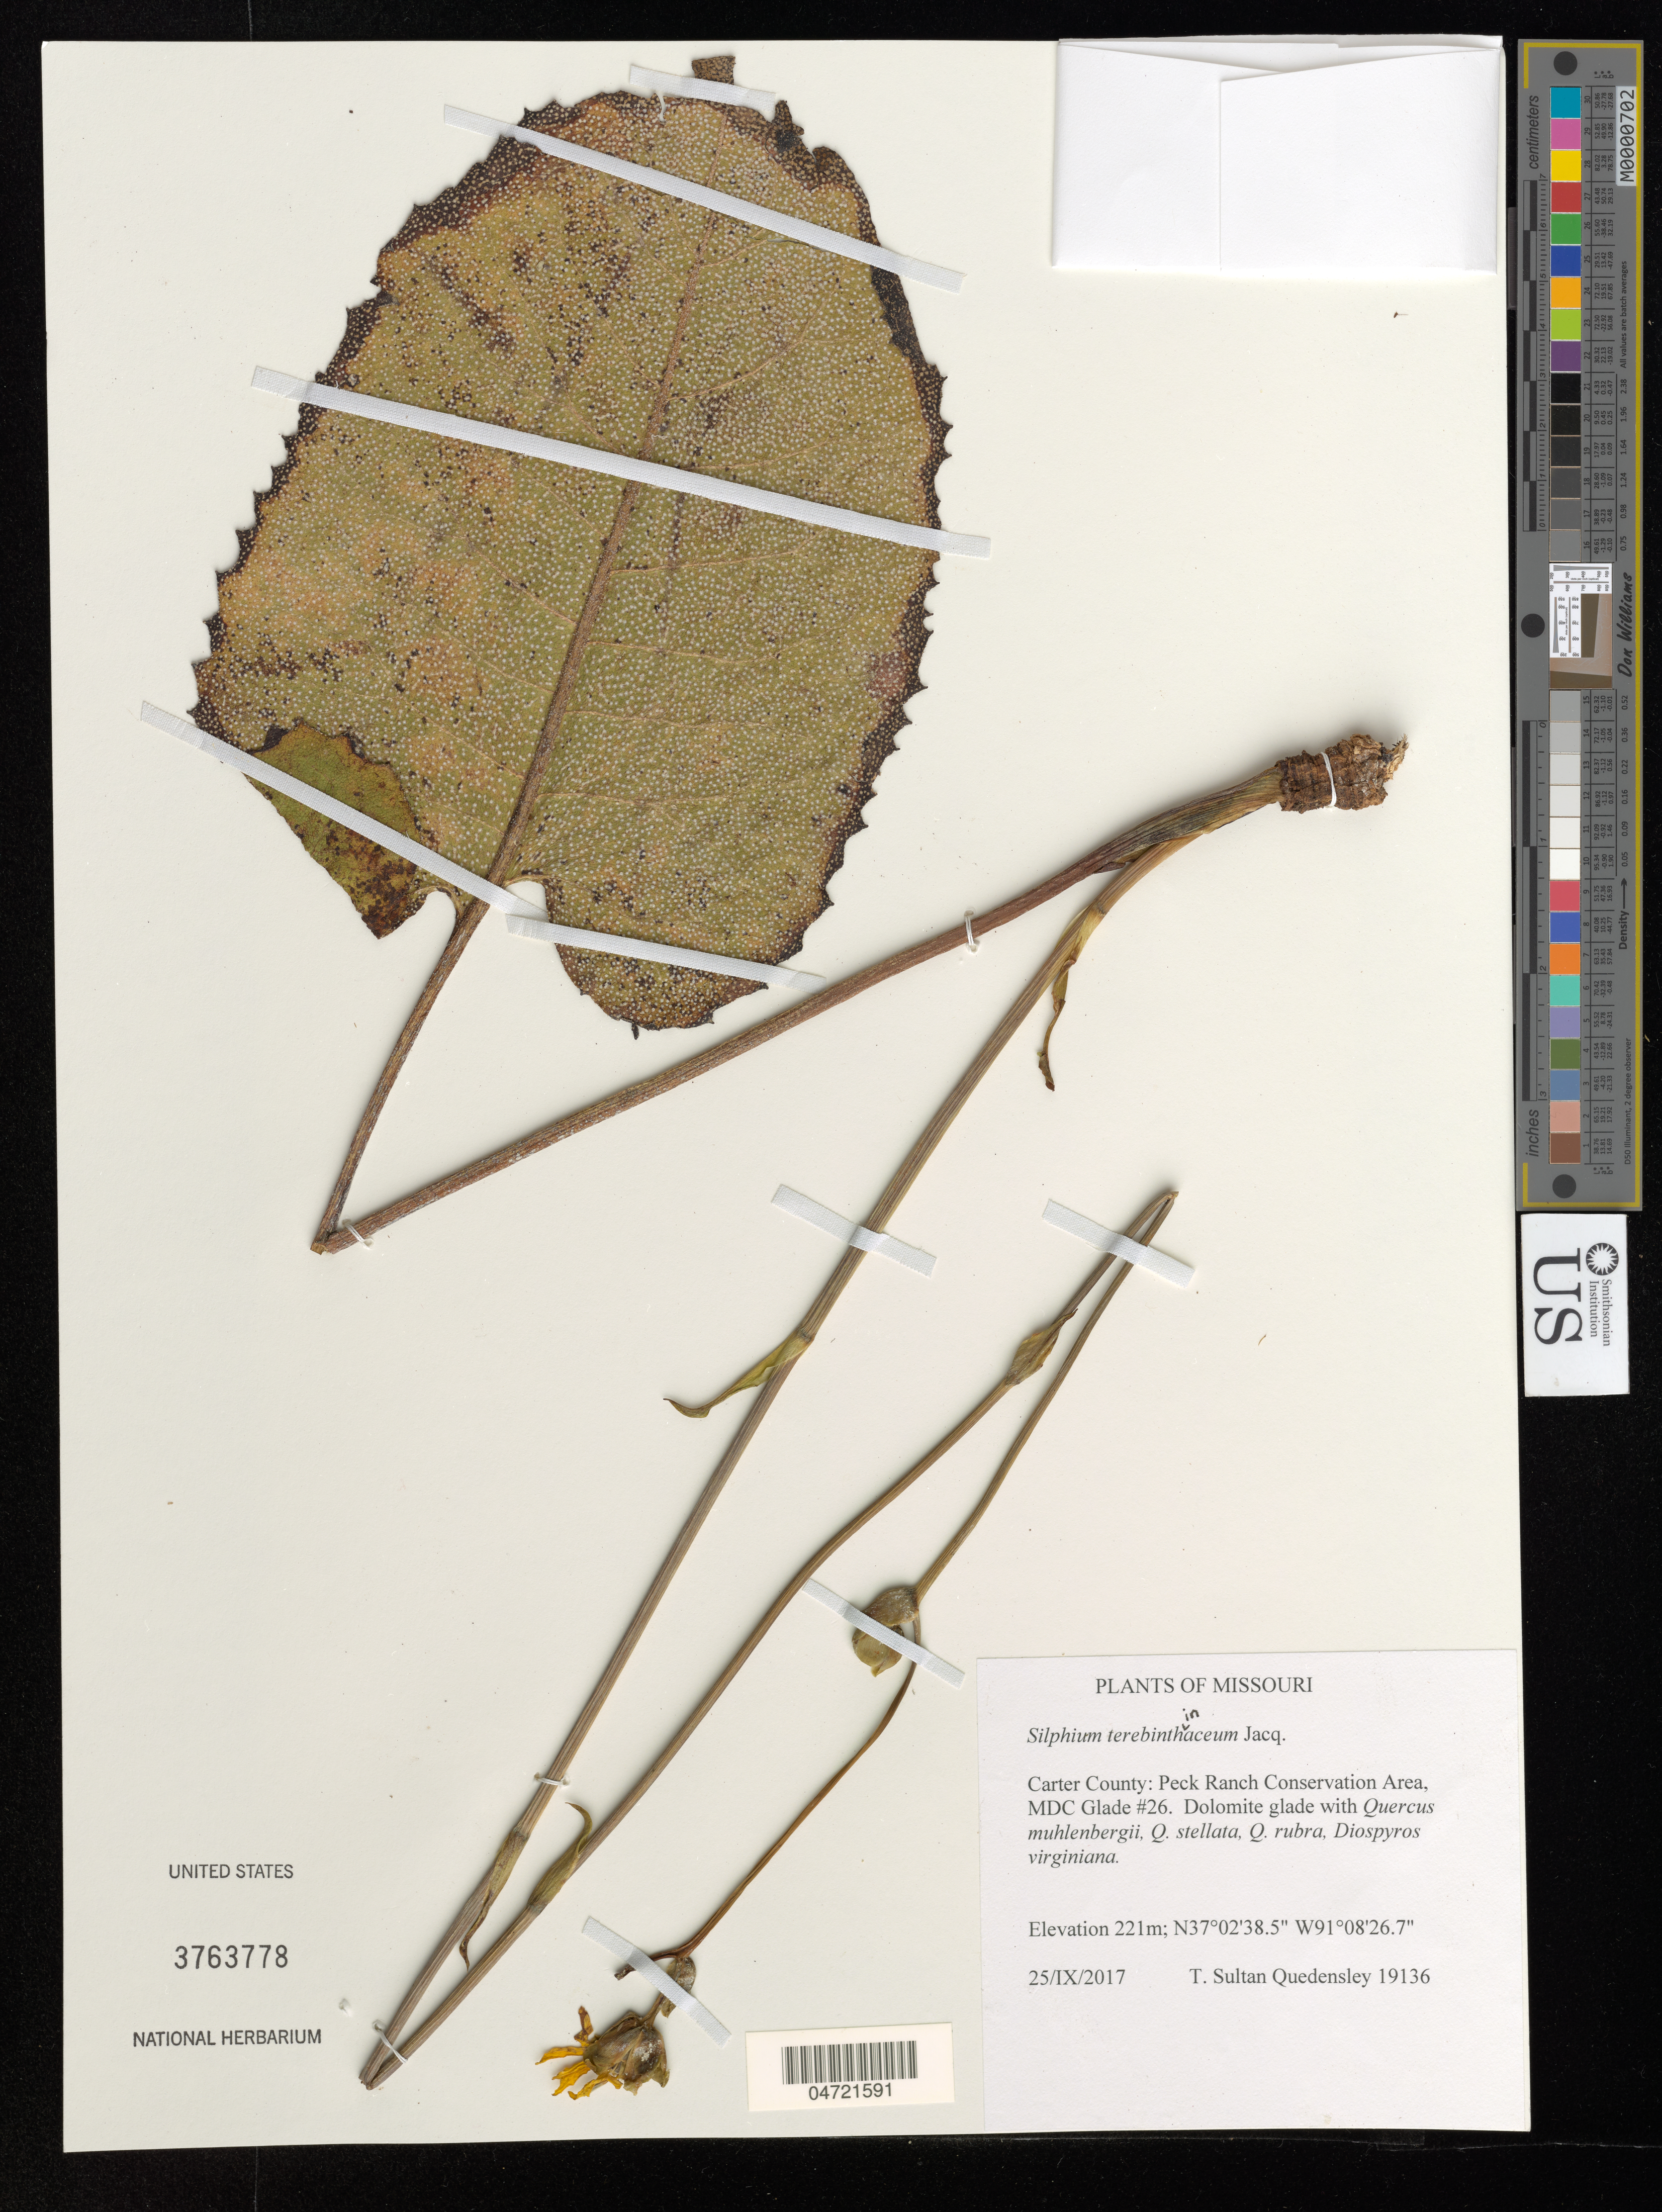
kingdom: Plantae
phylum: Tracheophyta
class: Magnoliopsida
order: Asterales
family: Asteraceae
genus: Silphium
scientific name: Silphium terebinthinaceum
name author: Jacq.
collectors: T. S. Quedensley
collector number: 19136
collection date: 2017-09-25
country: United States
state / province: Missouri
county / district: Carter County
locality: Peck Ranch Conservation Area, MDC Glade #26.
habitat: Dolomite glade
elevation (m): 221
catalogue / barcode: US 3763778